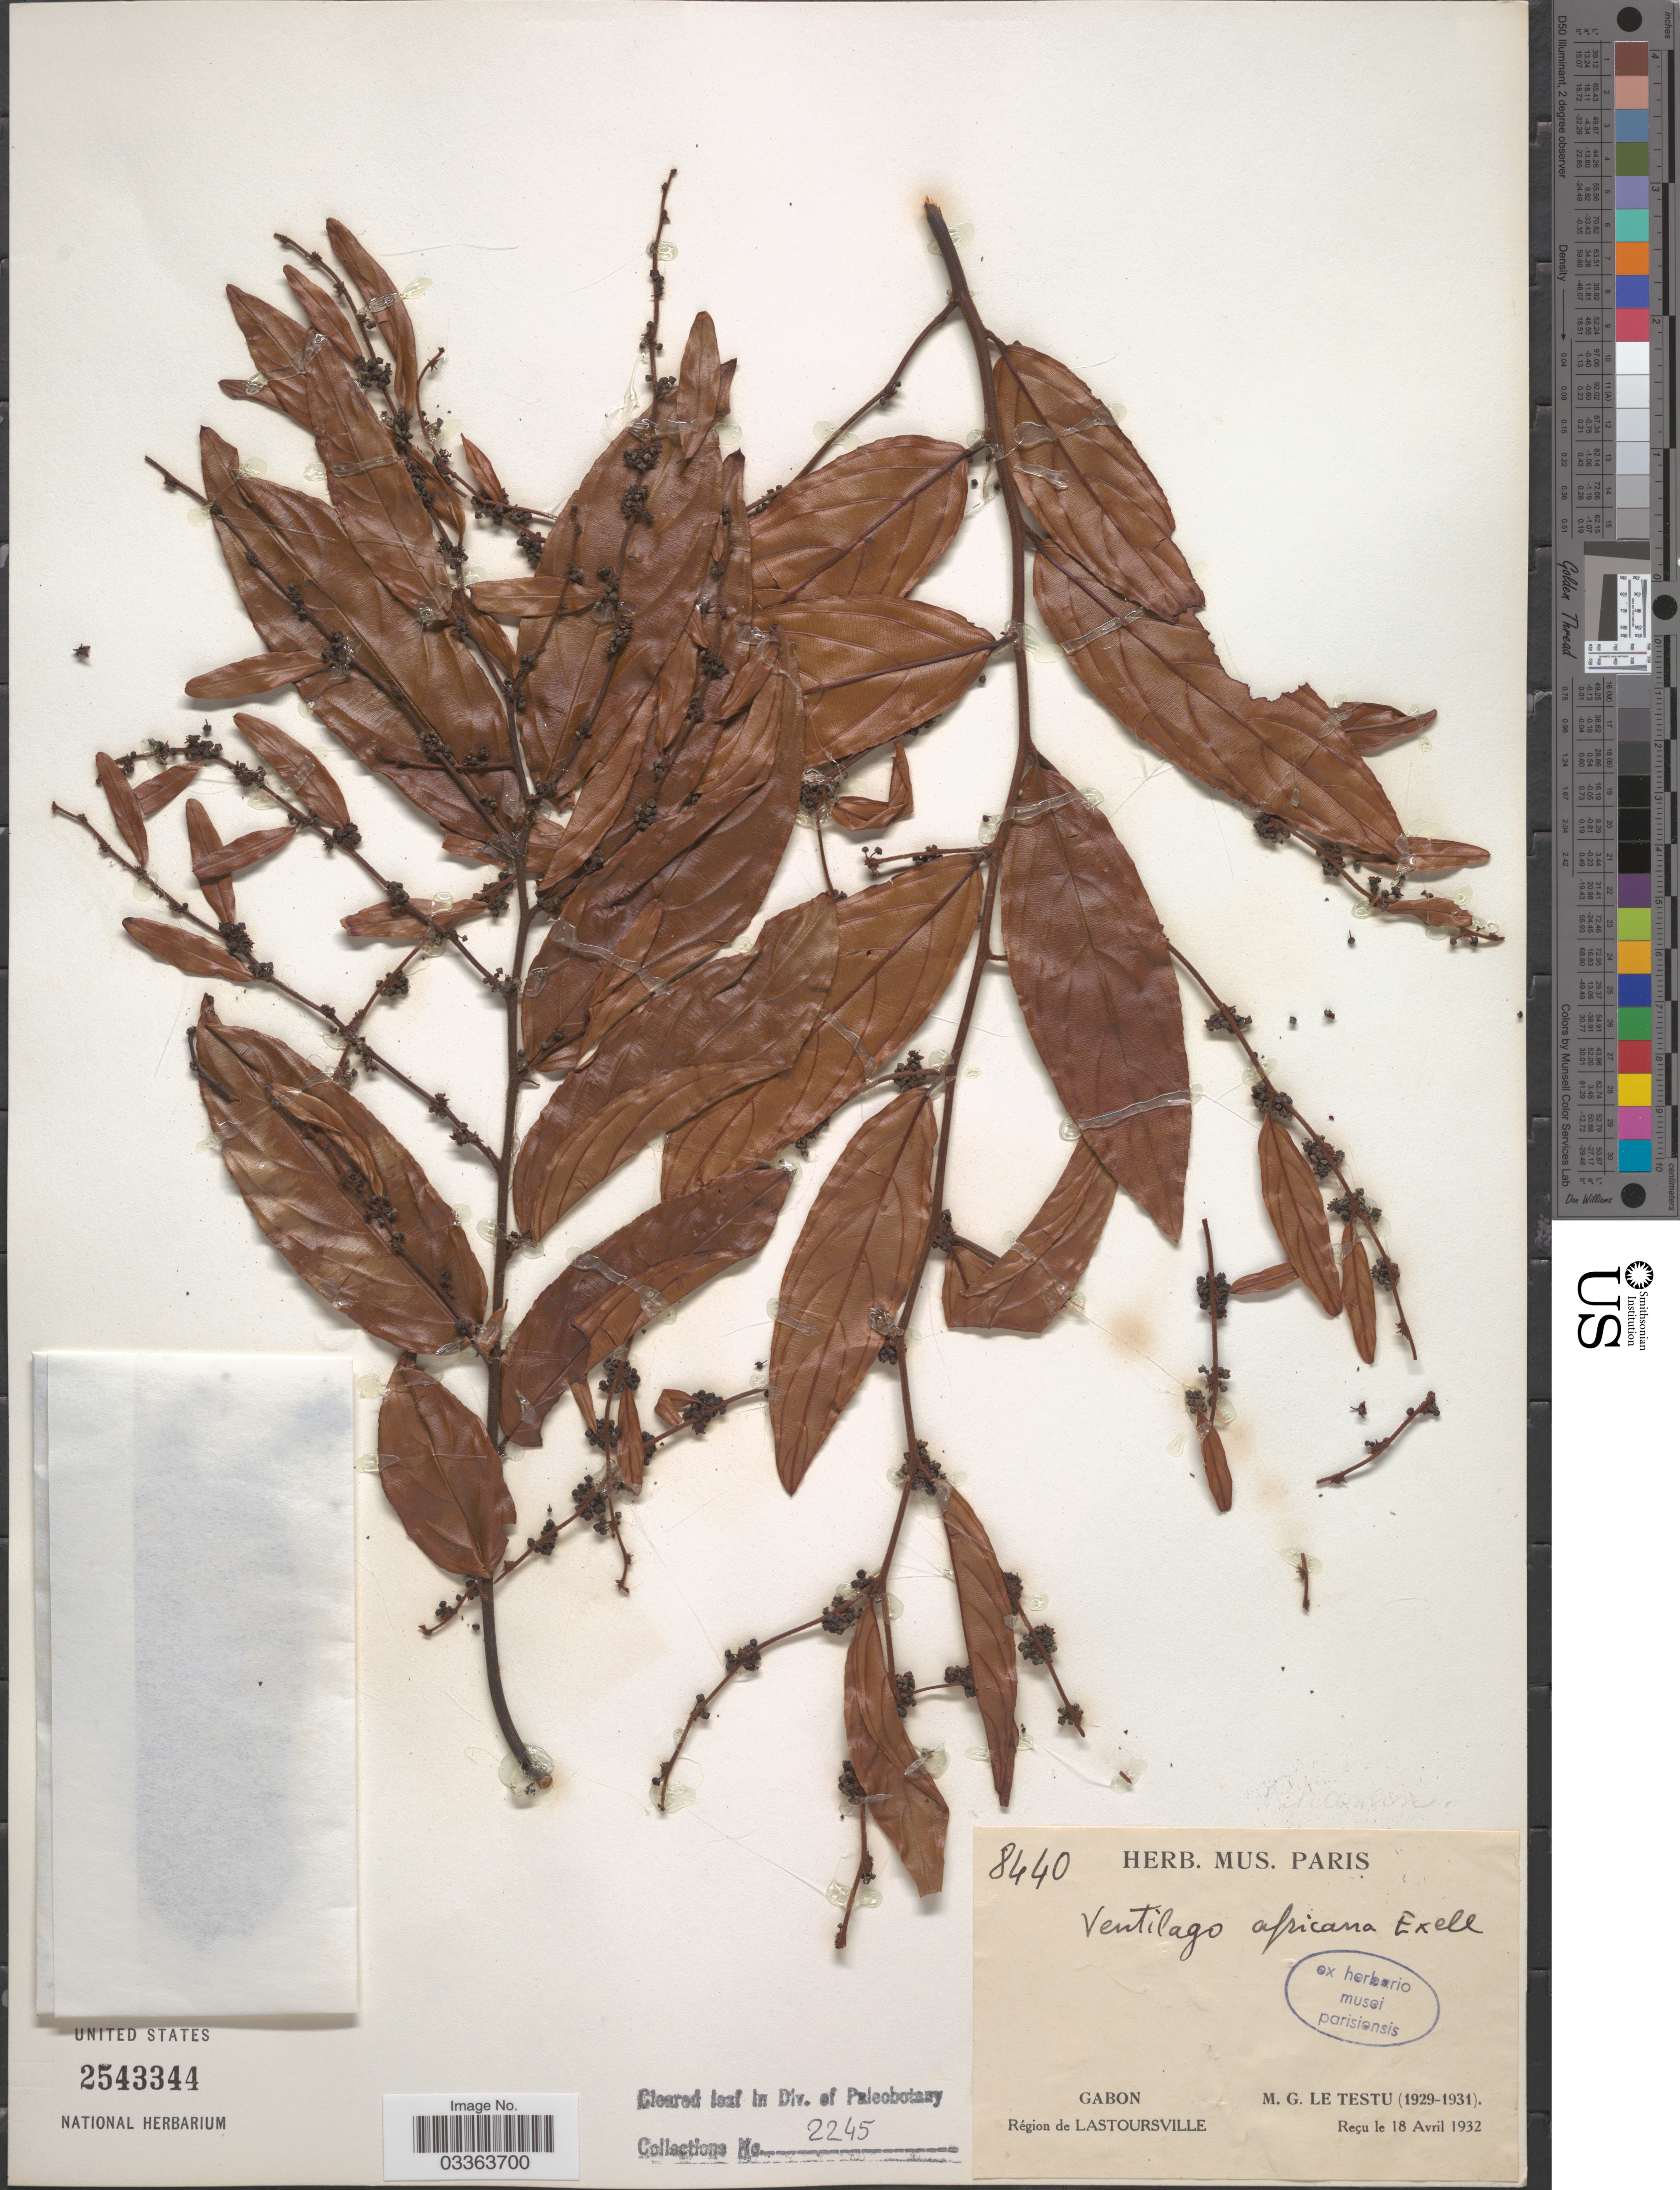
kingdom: Plantae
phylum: Tracheophyta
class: Magnoliopsida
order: Rosales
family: Rhamnaceae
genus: Ventilago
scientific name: Ventilago africana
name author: Exell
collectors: G. Le Testu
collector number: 8440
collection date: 1929/1931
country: Gabon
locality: Région de Lastoursville.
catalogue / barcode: US 2543344